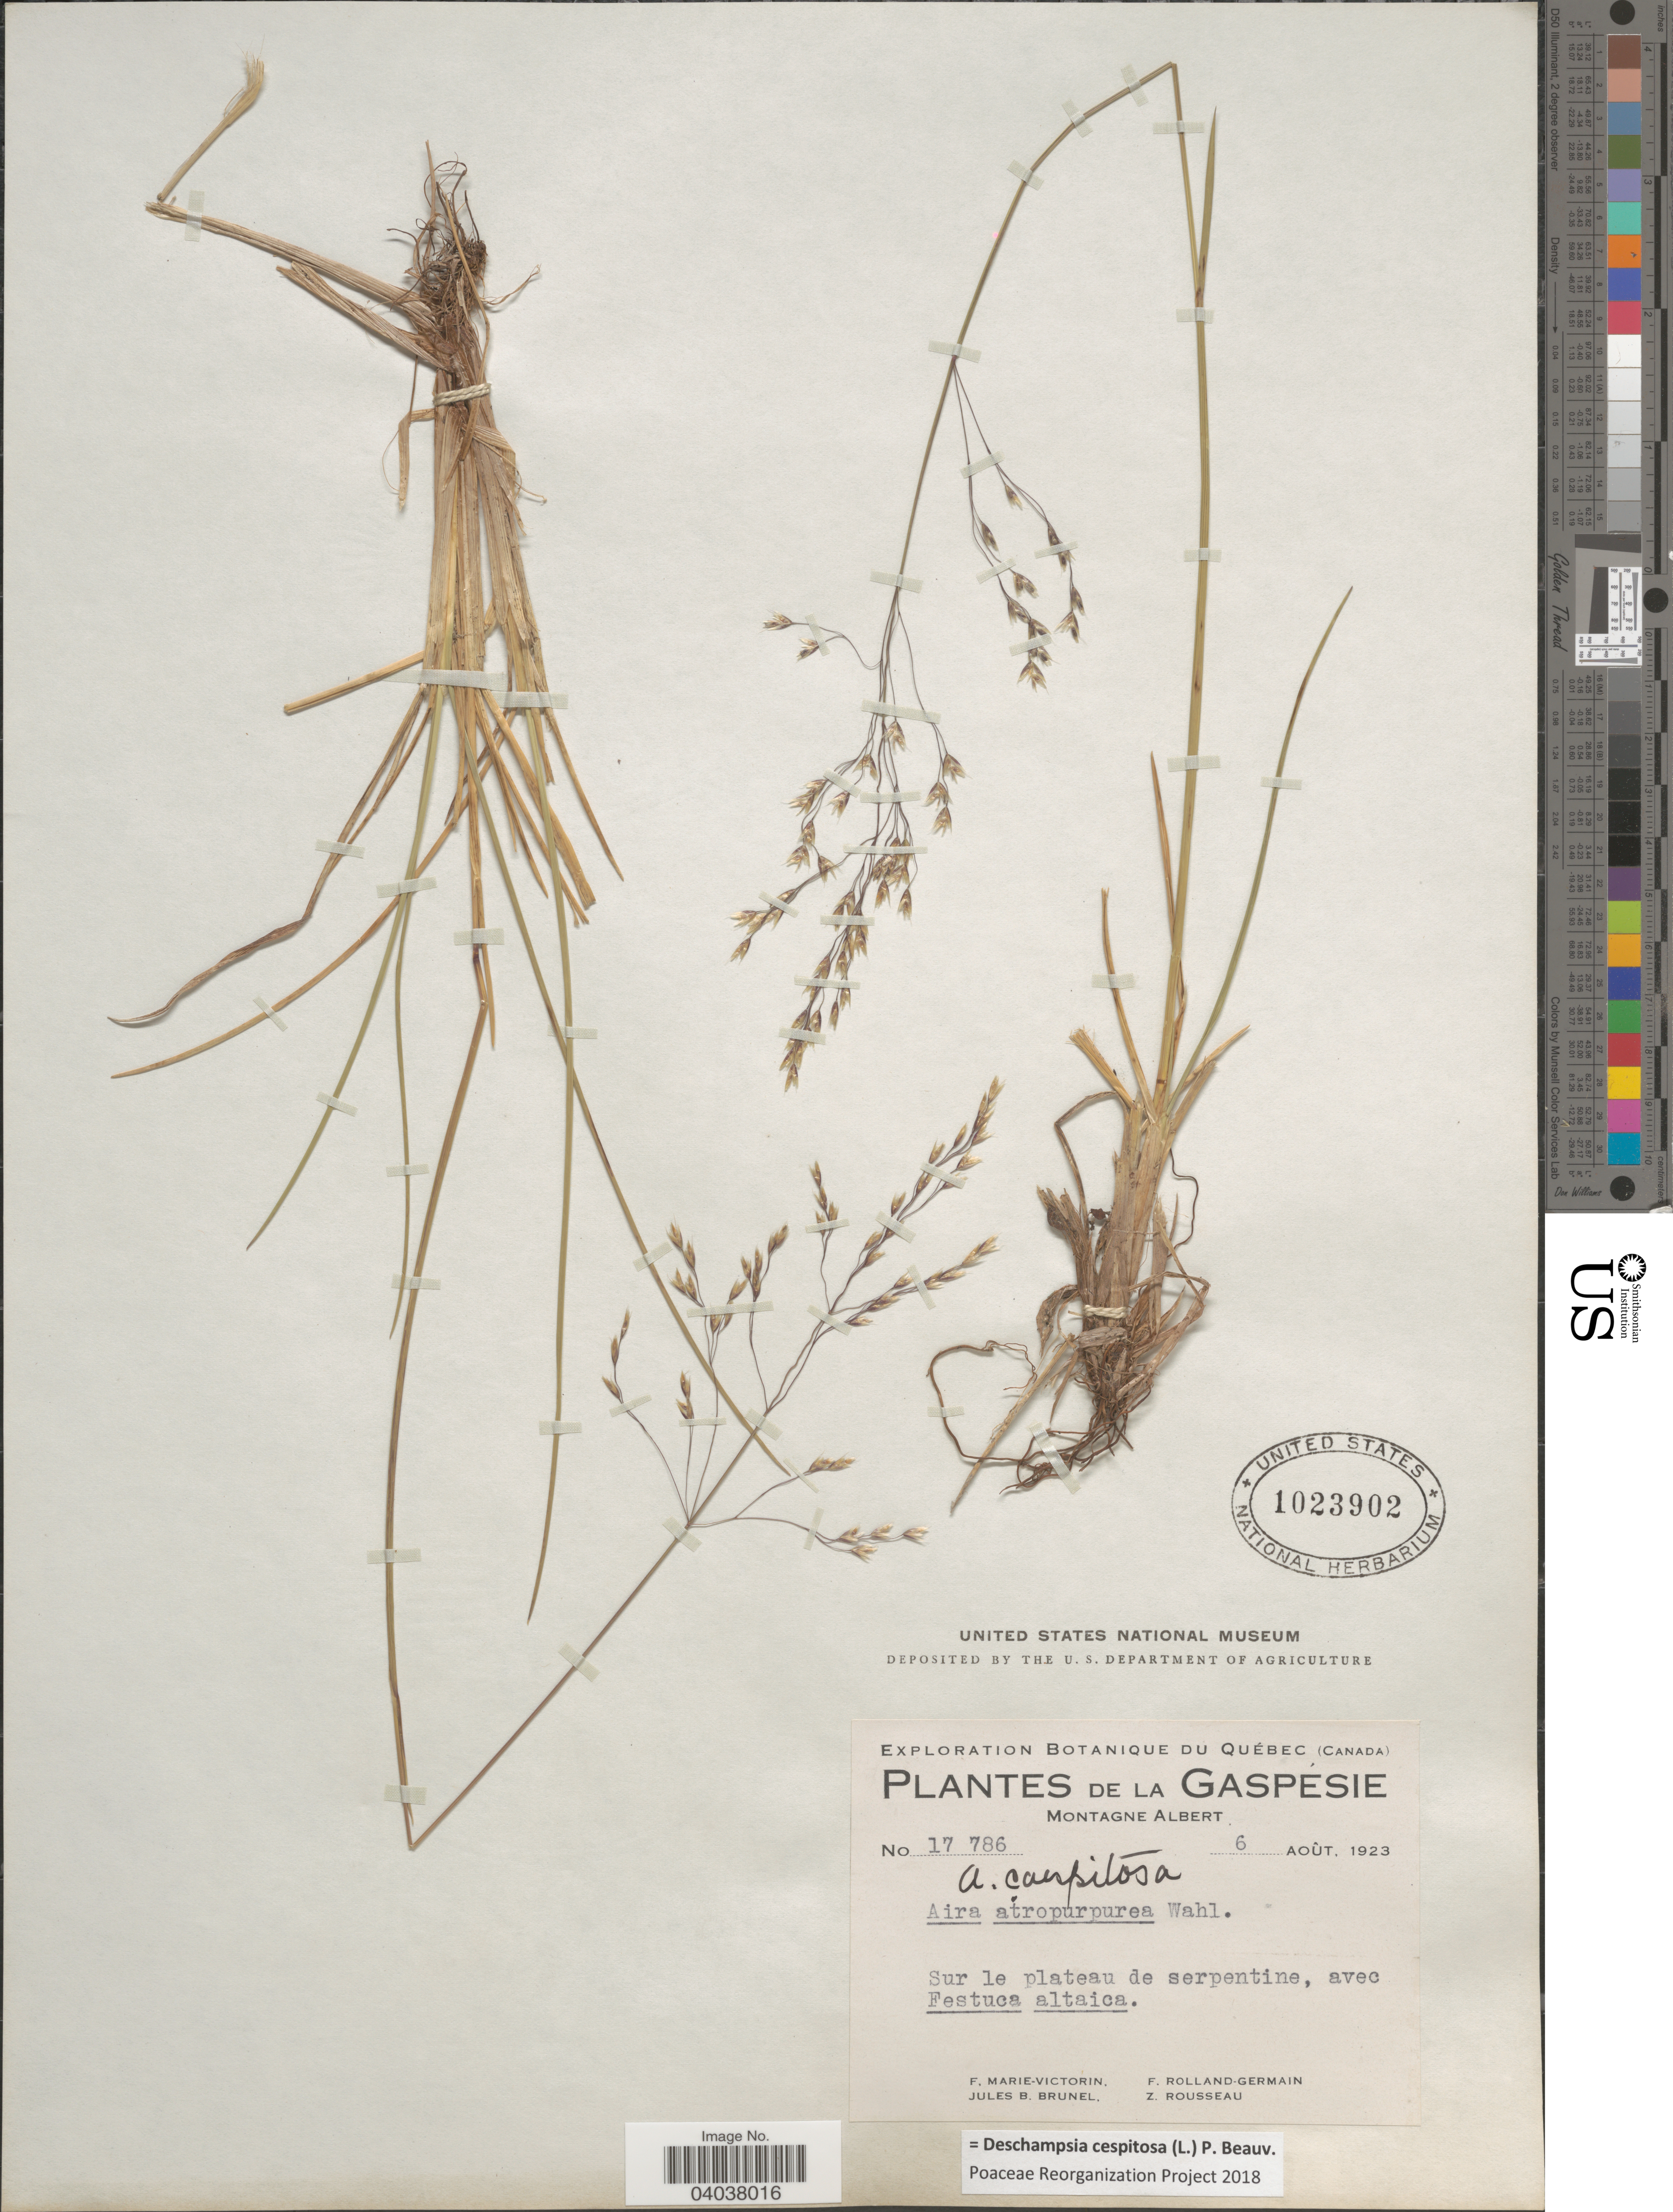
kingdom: Plantae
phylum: Tracheophyta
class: Liliopsida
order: Poales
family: Poaceae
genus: Deschampsia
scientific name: Deschampsia cespitosa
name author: (L.) P. Beauv.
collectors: F. Marie-Victorin, Rolland-Germain, J. Brunel & Z. Rousseau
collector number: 17786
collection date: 1923-08-06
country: Canada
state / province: Quebec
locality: La Gaspésie. Montagne Albert.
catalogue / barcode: US 1023902